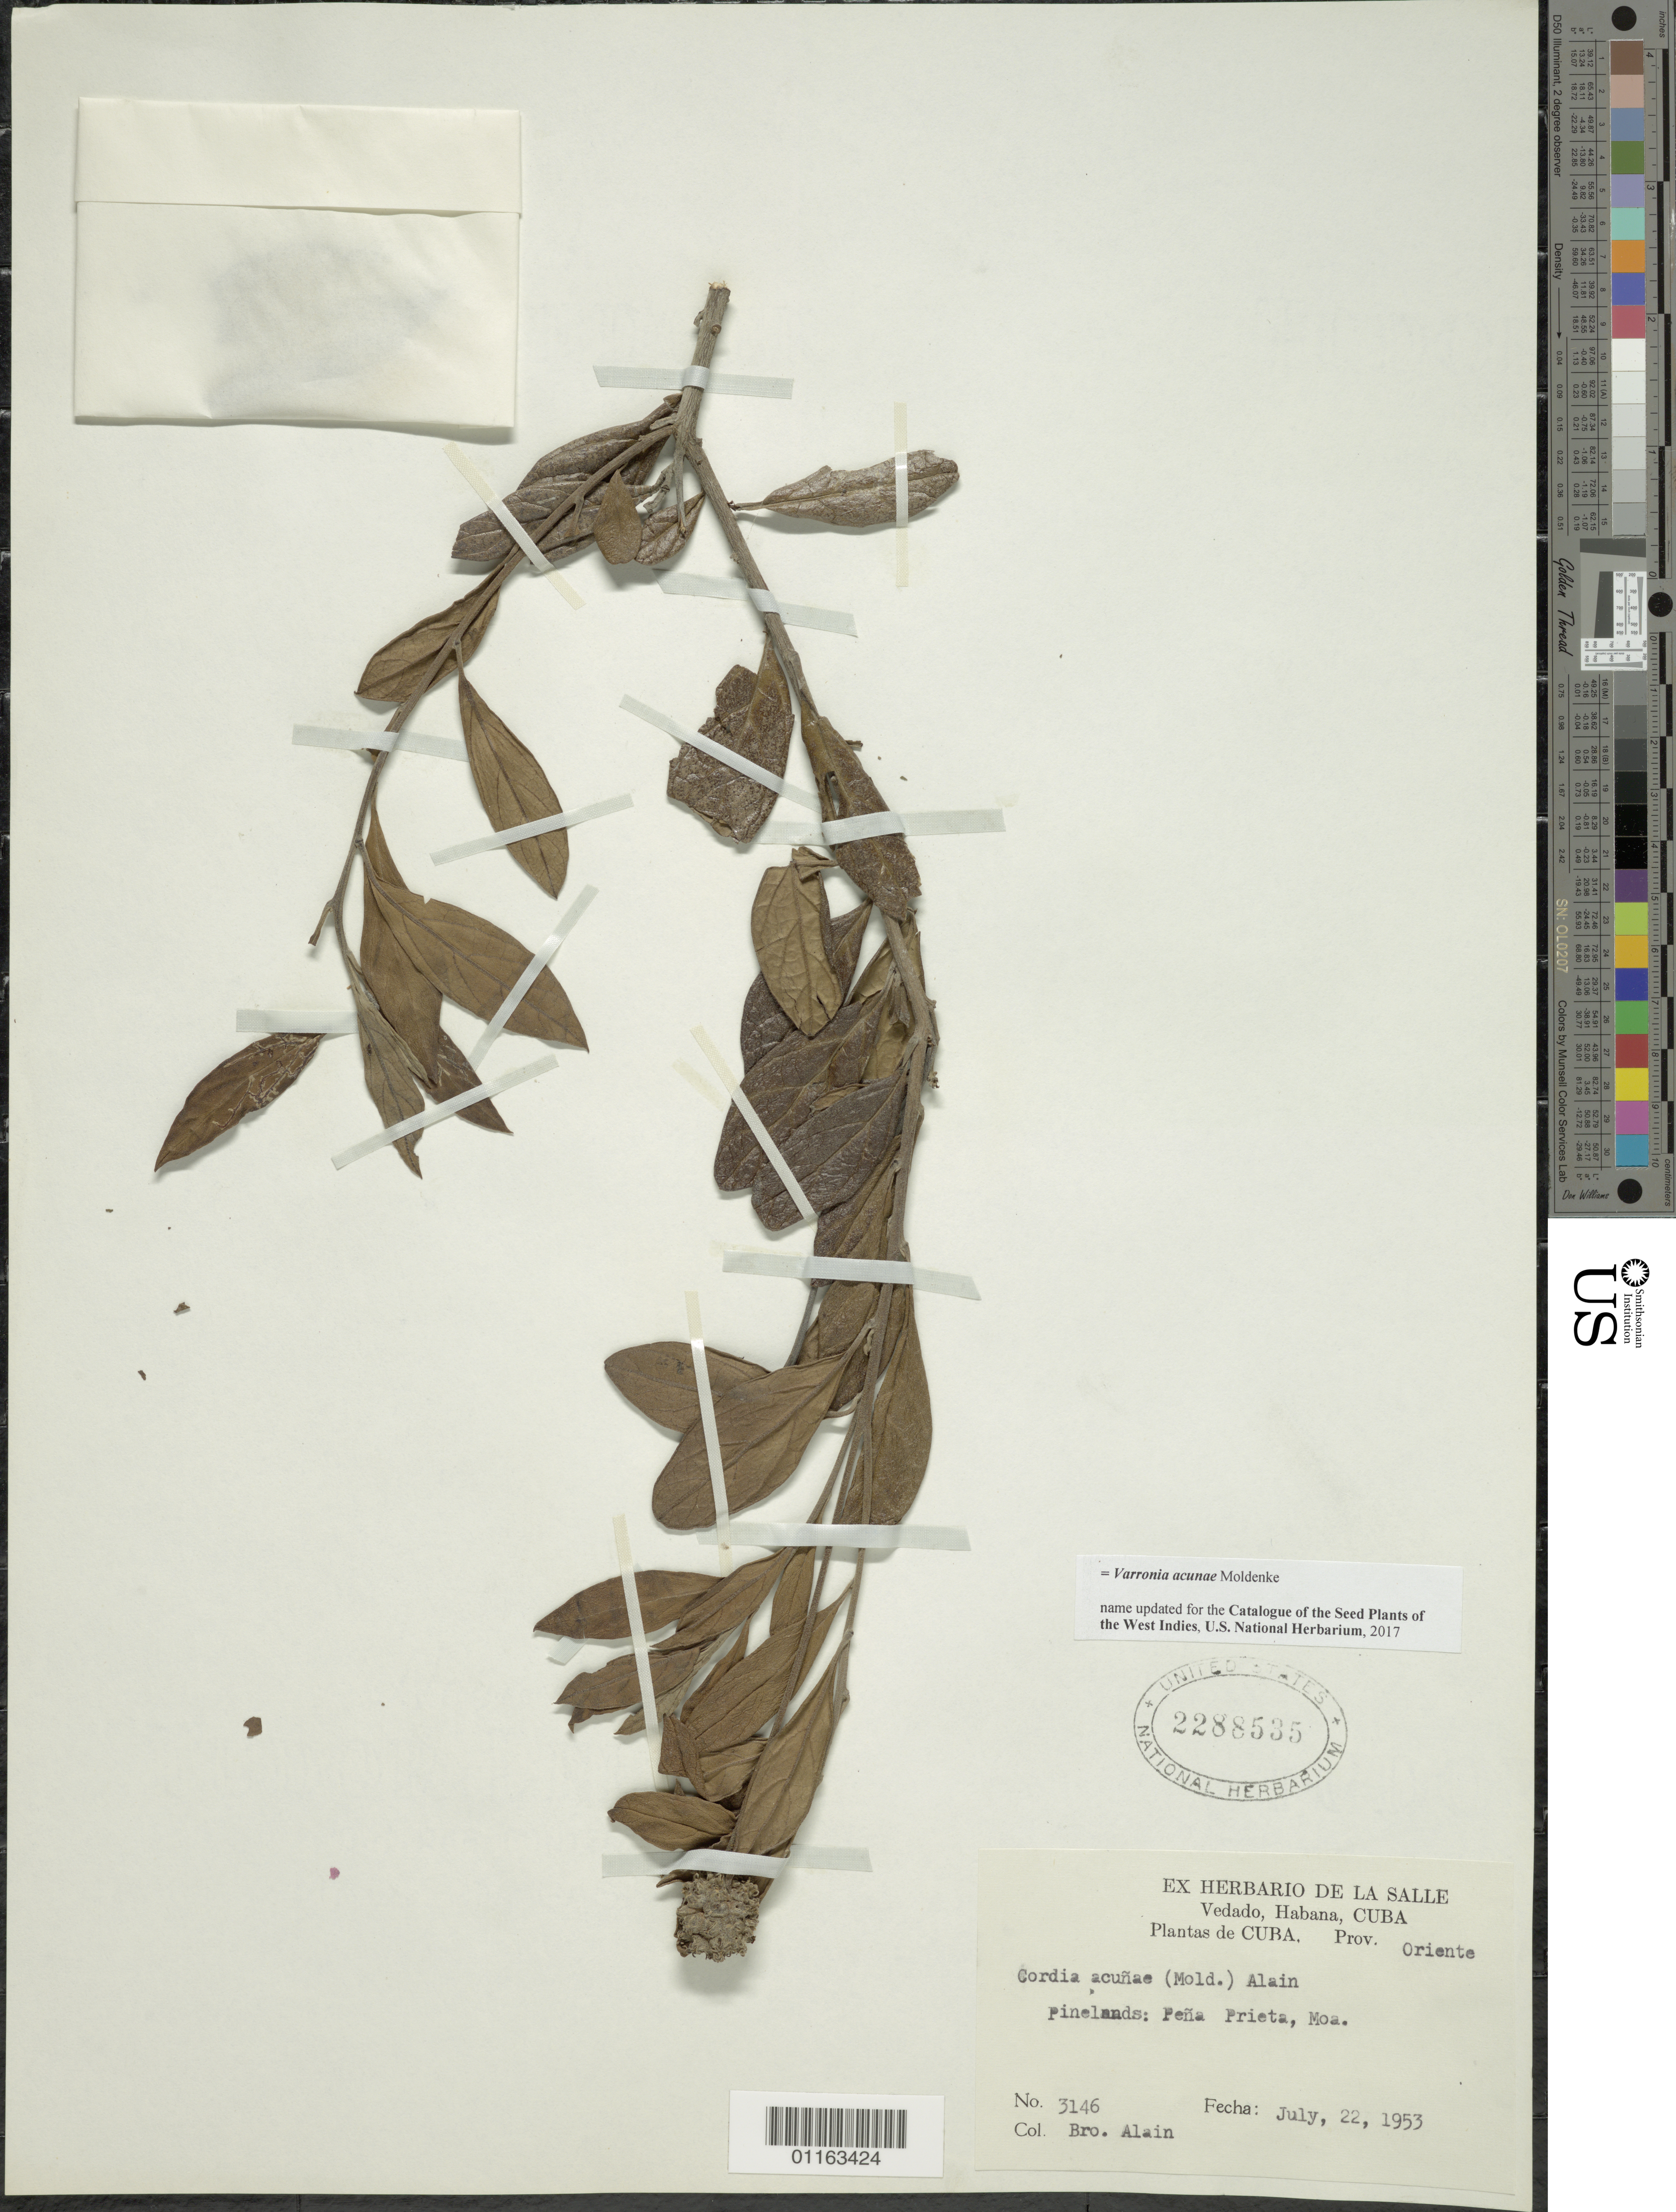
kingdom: Plantae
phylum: Tracheophyta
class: Magnoliopsida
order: Boraginales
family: Cordiaceae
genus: Varronia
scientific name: Varronia acunae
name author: Moldenke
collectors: A. H. Liogier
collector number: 3146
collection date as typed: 22 Jul 1953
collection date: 1953-07-22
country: Cuba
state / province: La Habana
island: Cuba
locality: Pinelands: Pena Prieta, Moa.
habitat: Pinelands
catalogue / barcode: US 2288535